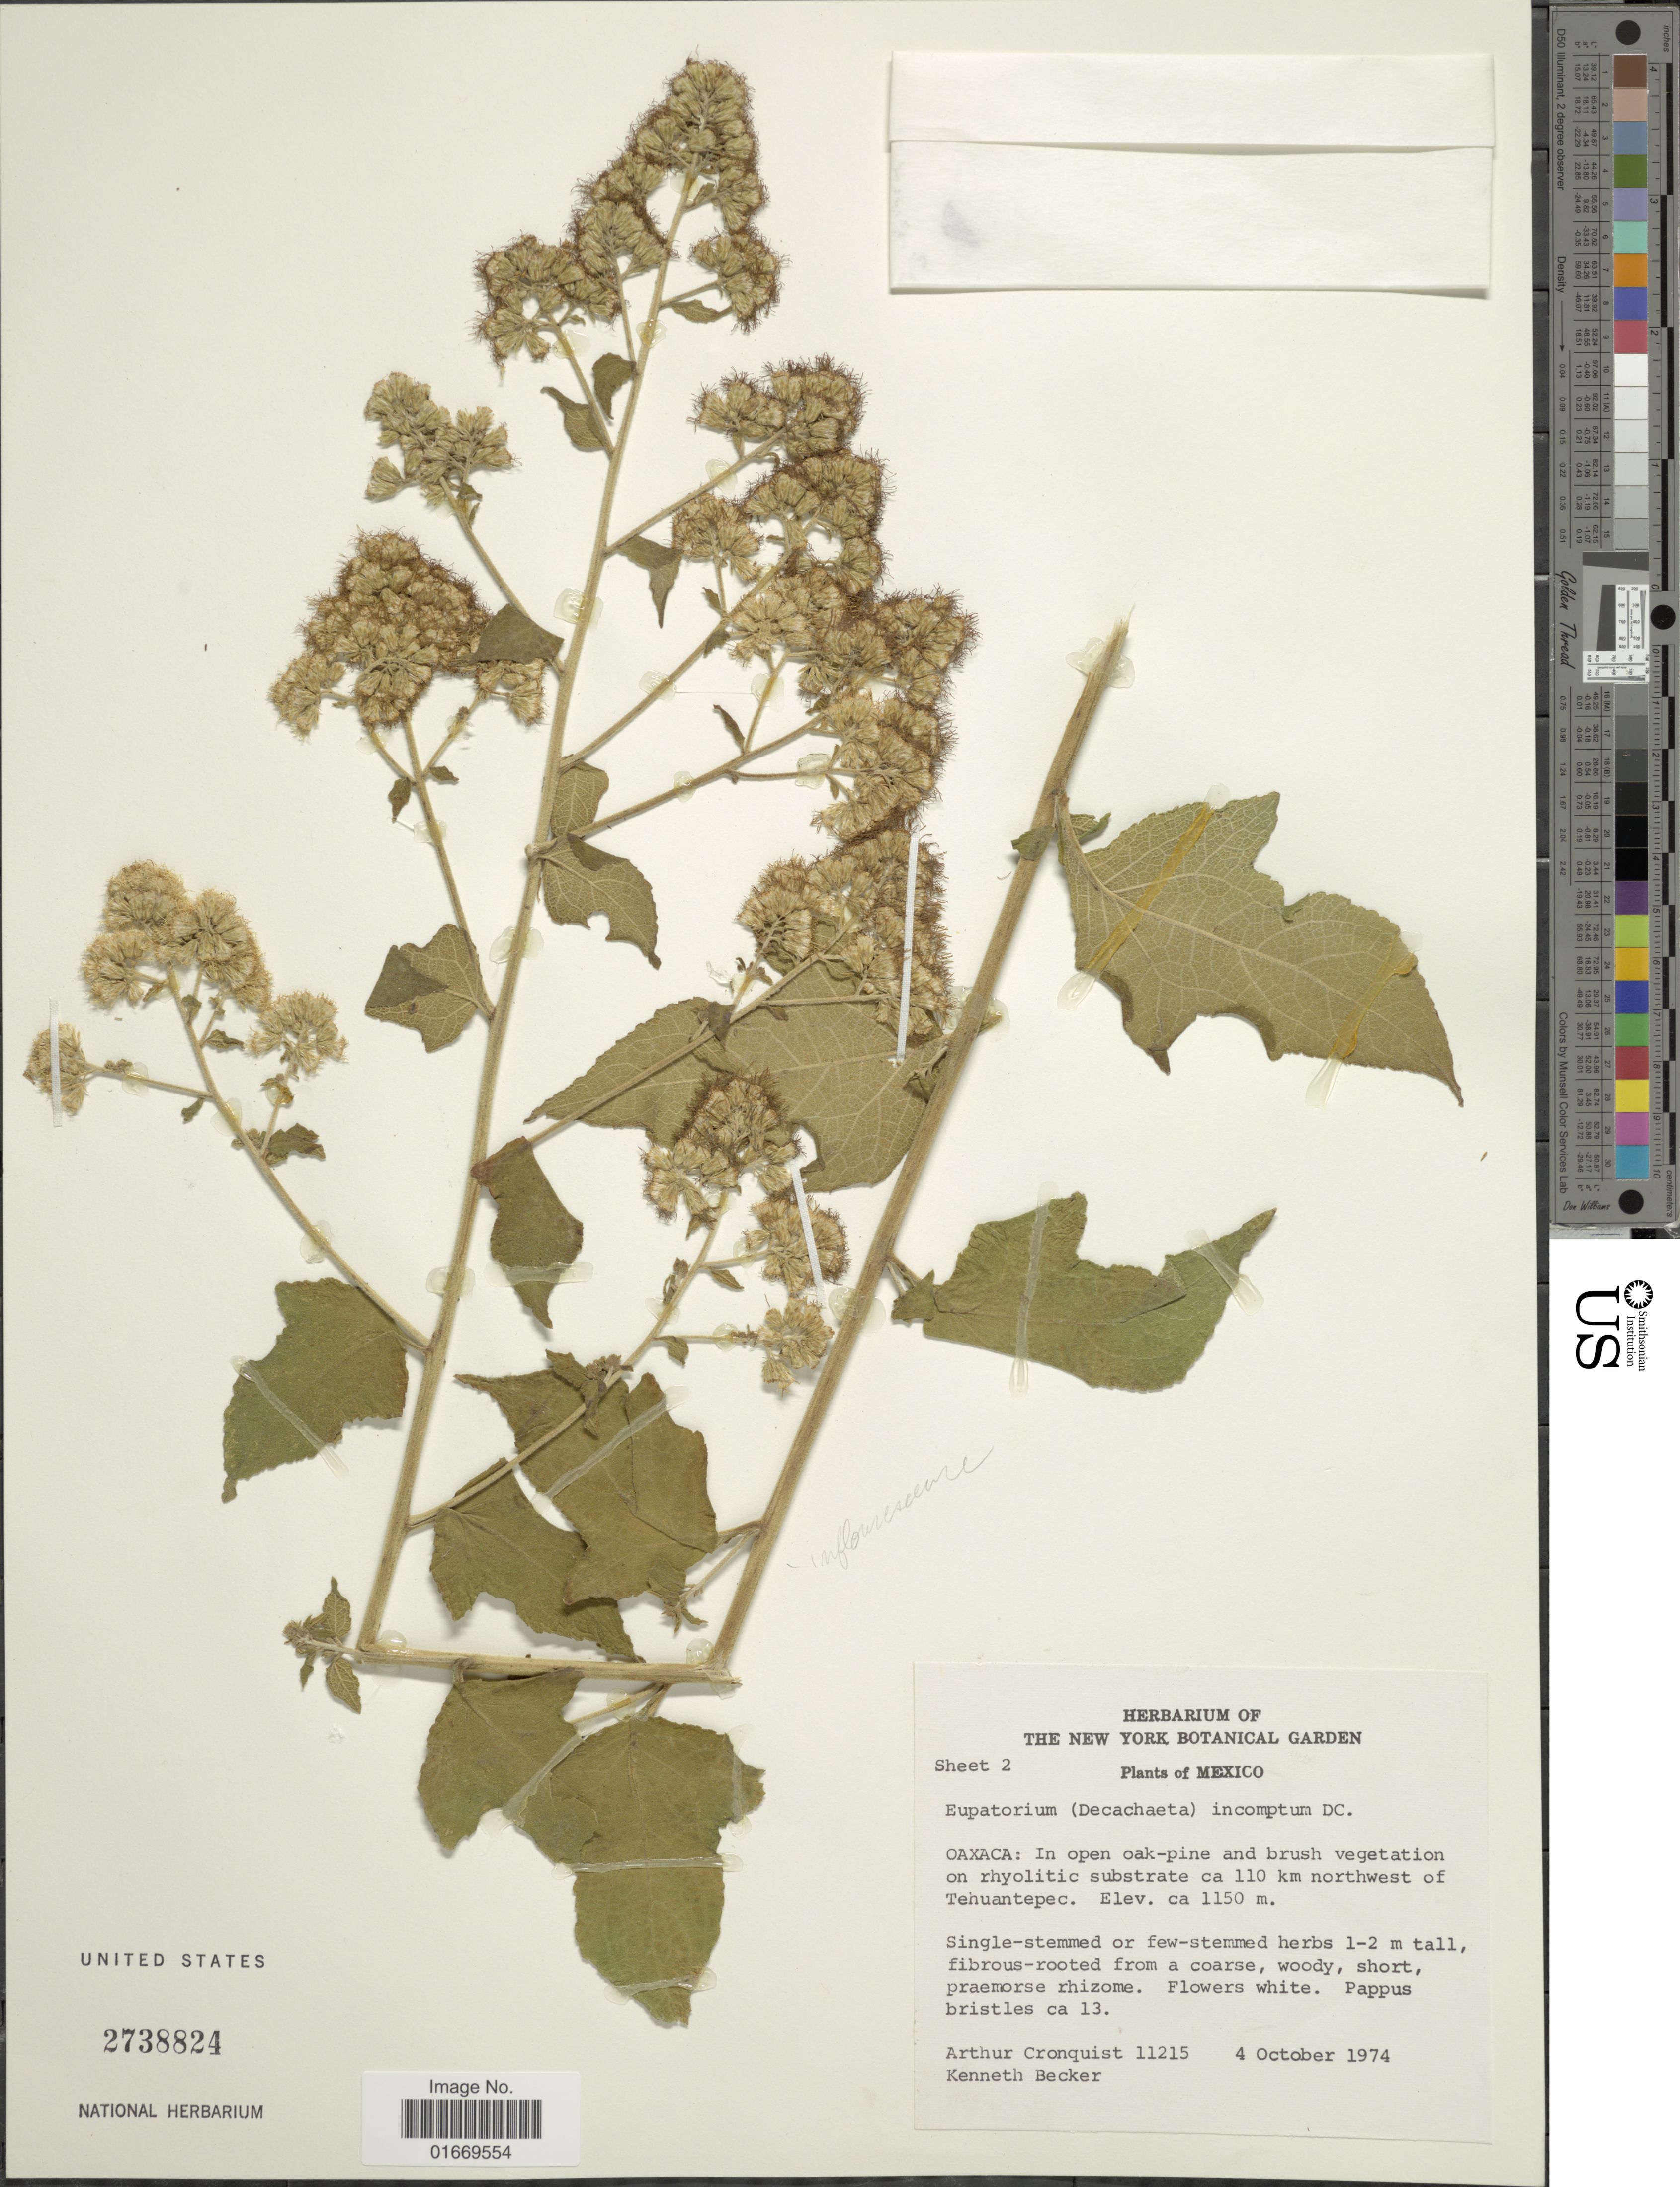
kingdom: Plantae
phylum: Tracheophyta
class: Magnoliopsida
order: Asterales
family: Asteraceae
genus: Decachaeta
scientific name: Decachaeta incompta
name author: (DC.) R.M. King & H. Rob.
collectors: A. J. Cronquist & K. M. Becker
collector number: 11215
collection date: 1974-10-04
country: Mexico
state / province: Oaxaca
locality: In open oak-pine and brush vegetation on rhylitic substrate ca ca 110 km northwest of Tehuabtepec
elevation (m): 1150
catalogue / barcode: US 2738824